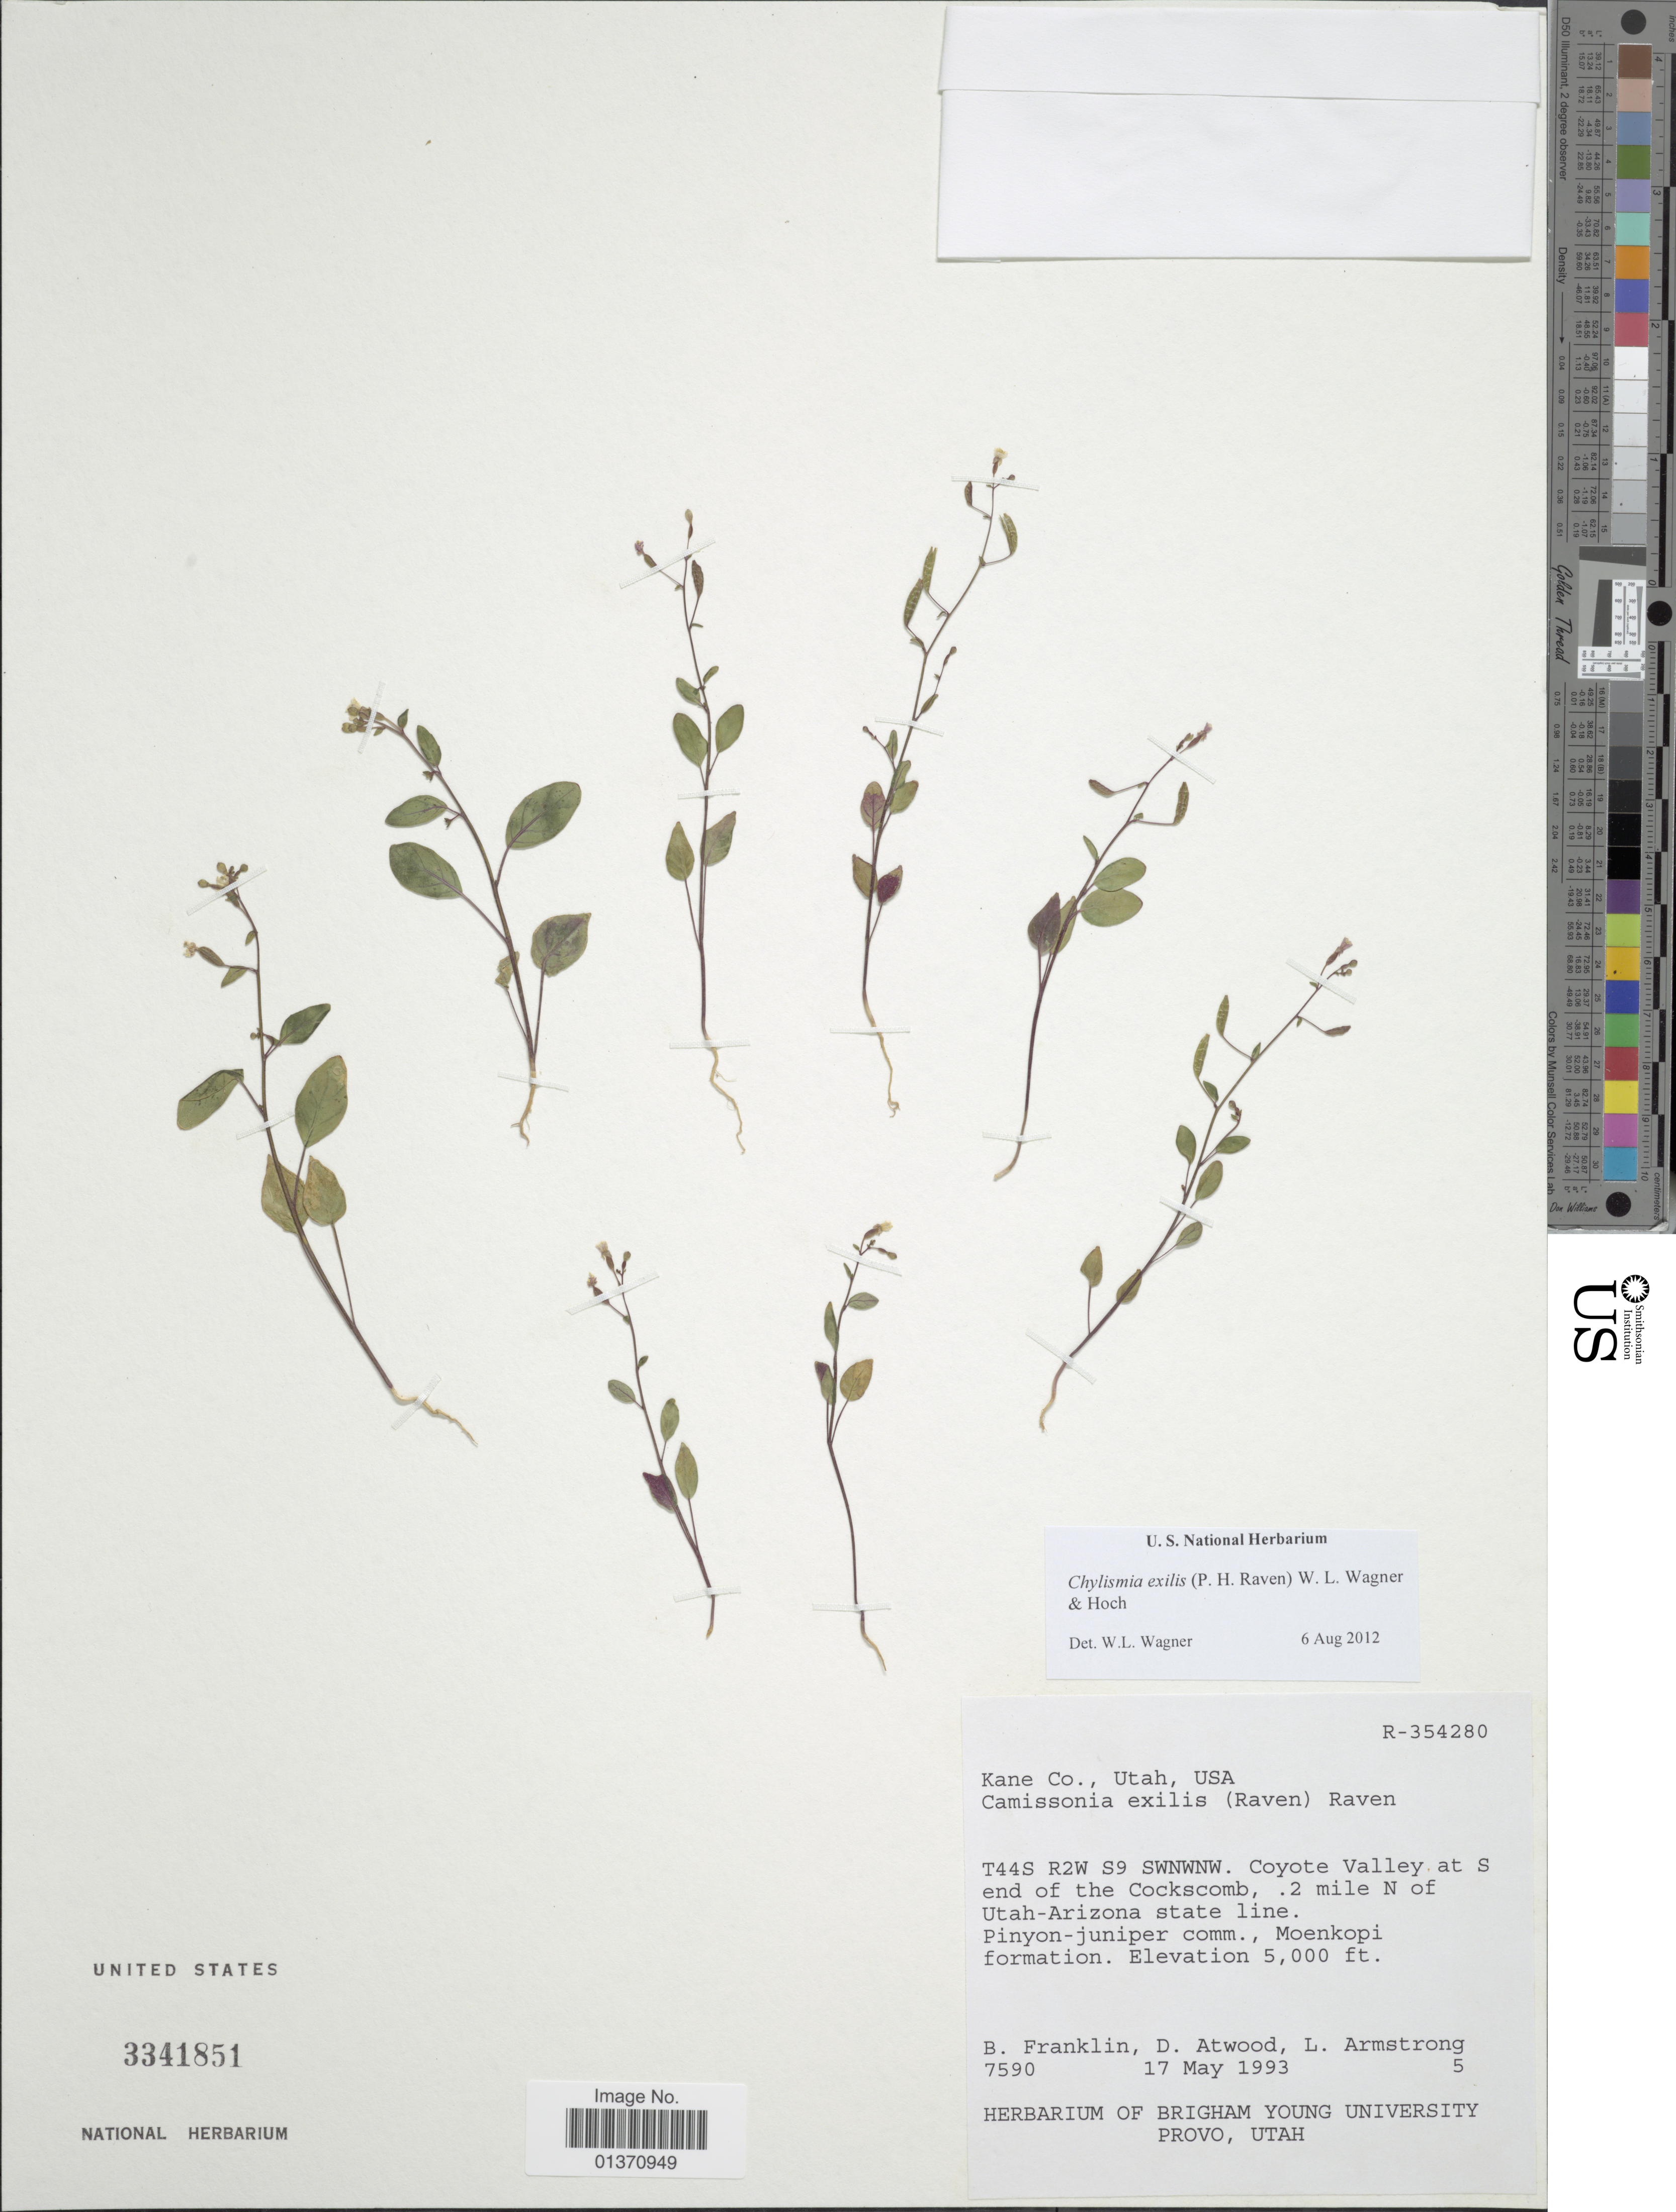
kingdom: Plantae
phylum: Tracheophyta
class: Magnoliopsida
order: Myrtales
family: Onagraceae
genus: Chylismia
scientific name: Chylismia exilis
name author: (P.H. Raven) W.L. Wagner & Hoch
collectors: B. Franklin, D. Atwood & L. Armstrong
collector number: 7590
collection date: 1993-05-17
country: United States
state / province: Utah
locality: Kane Co., T44S R2W S9 SWNWNW. Coyote Valley at S end of the Cockscomb, 2 mile N of Utah-Arizona state line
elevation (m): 1524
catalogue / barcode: US 3341851